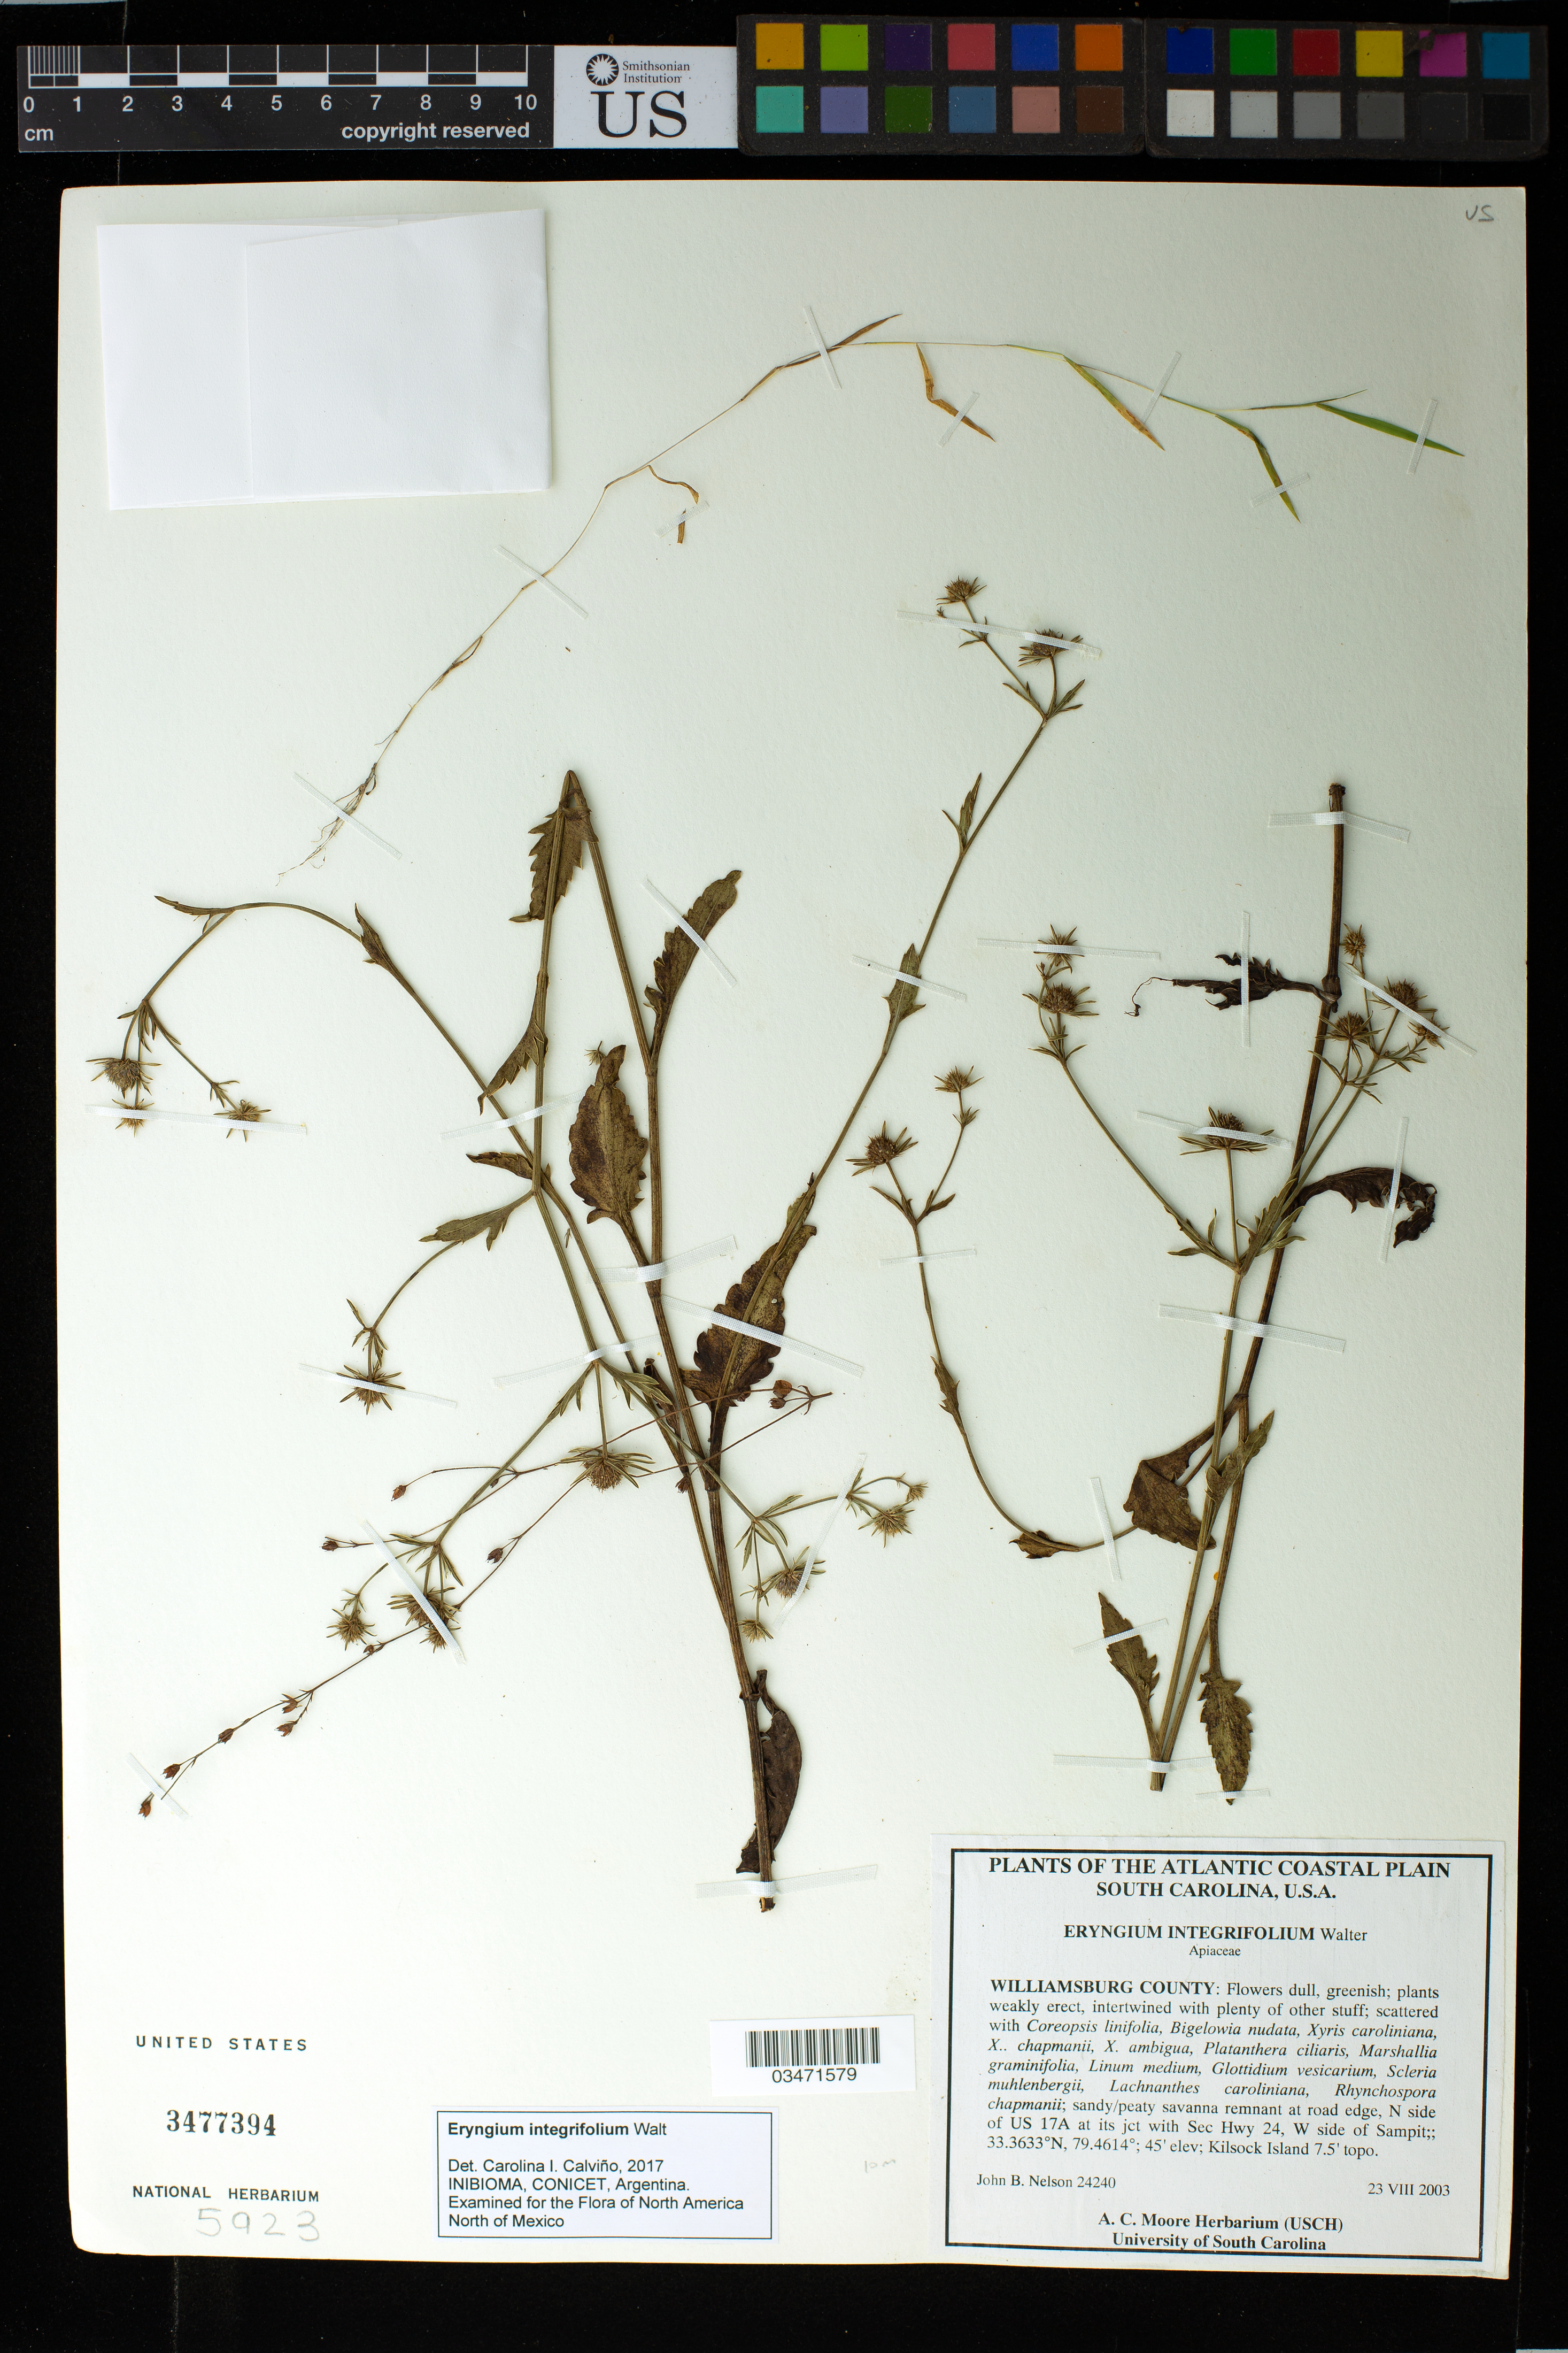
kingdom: Plantae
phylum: Tracheophyta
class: Magnoliopsida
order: Apiales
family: Apiaceae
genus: Eryngium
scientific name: Eryngium integrifolium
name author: Walter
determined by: Calviño, C. I.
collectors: J. B. Nelson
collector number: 24240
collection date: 2003-08-23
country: United States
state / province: South Carolina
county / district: Williamsburg County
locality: Sampit; N side of US 17A at jct. with Sec Hwy 24, W side of Sampit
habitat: Sandy/peaty savanna remnant at road edge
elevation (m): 14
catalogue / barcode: US 3477394